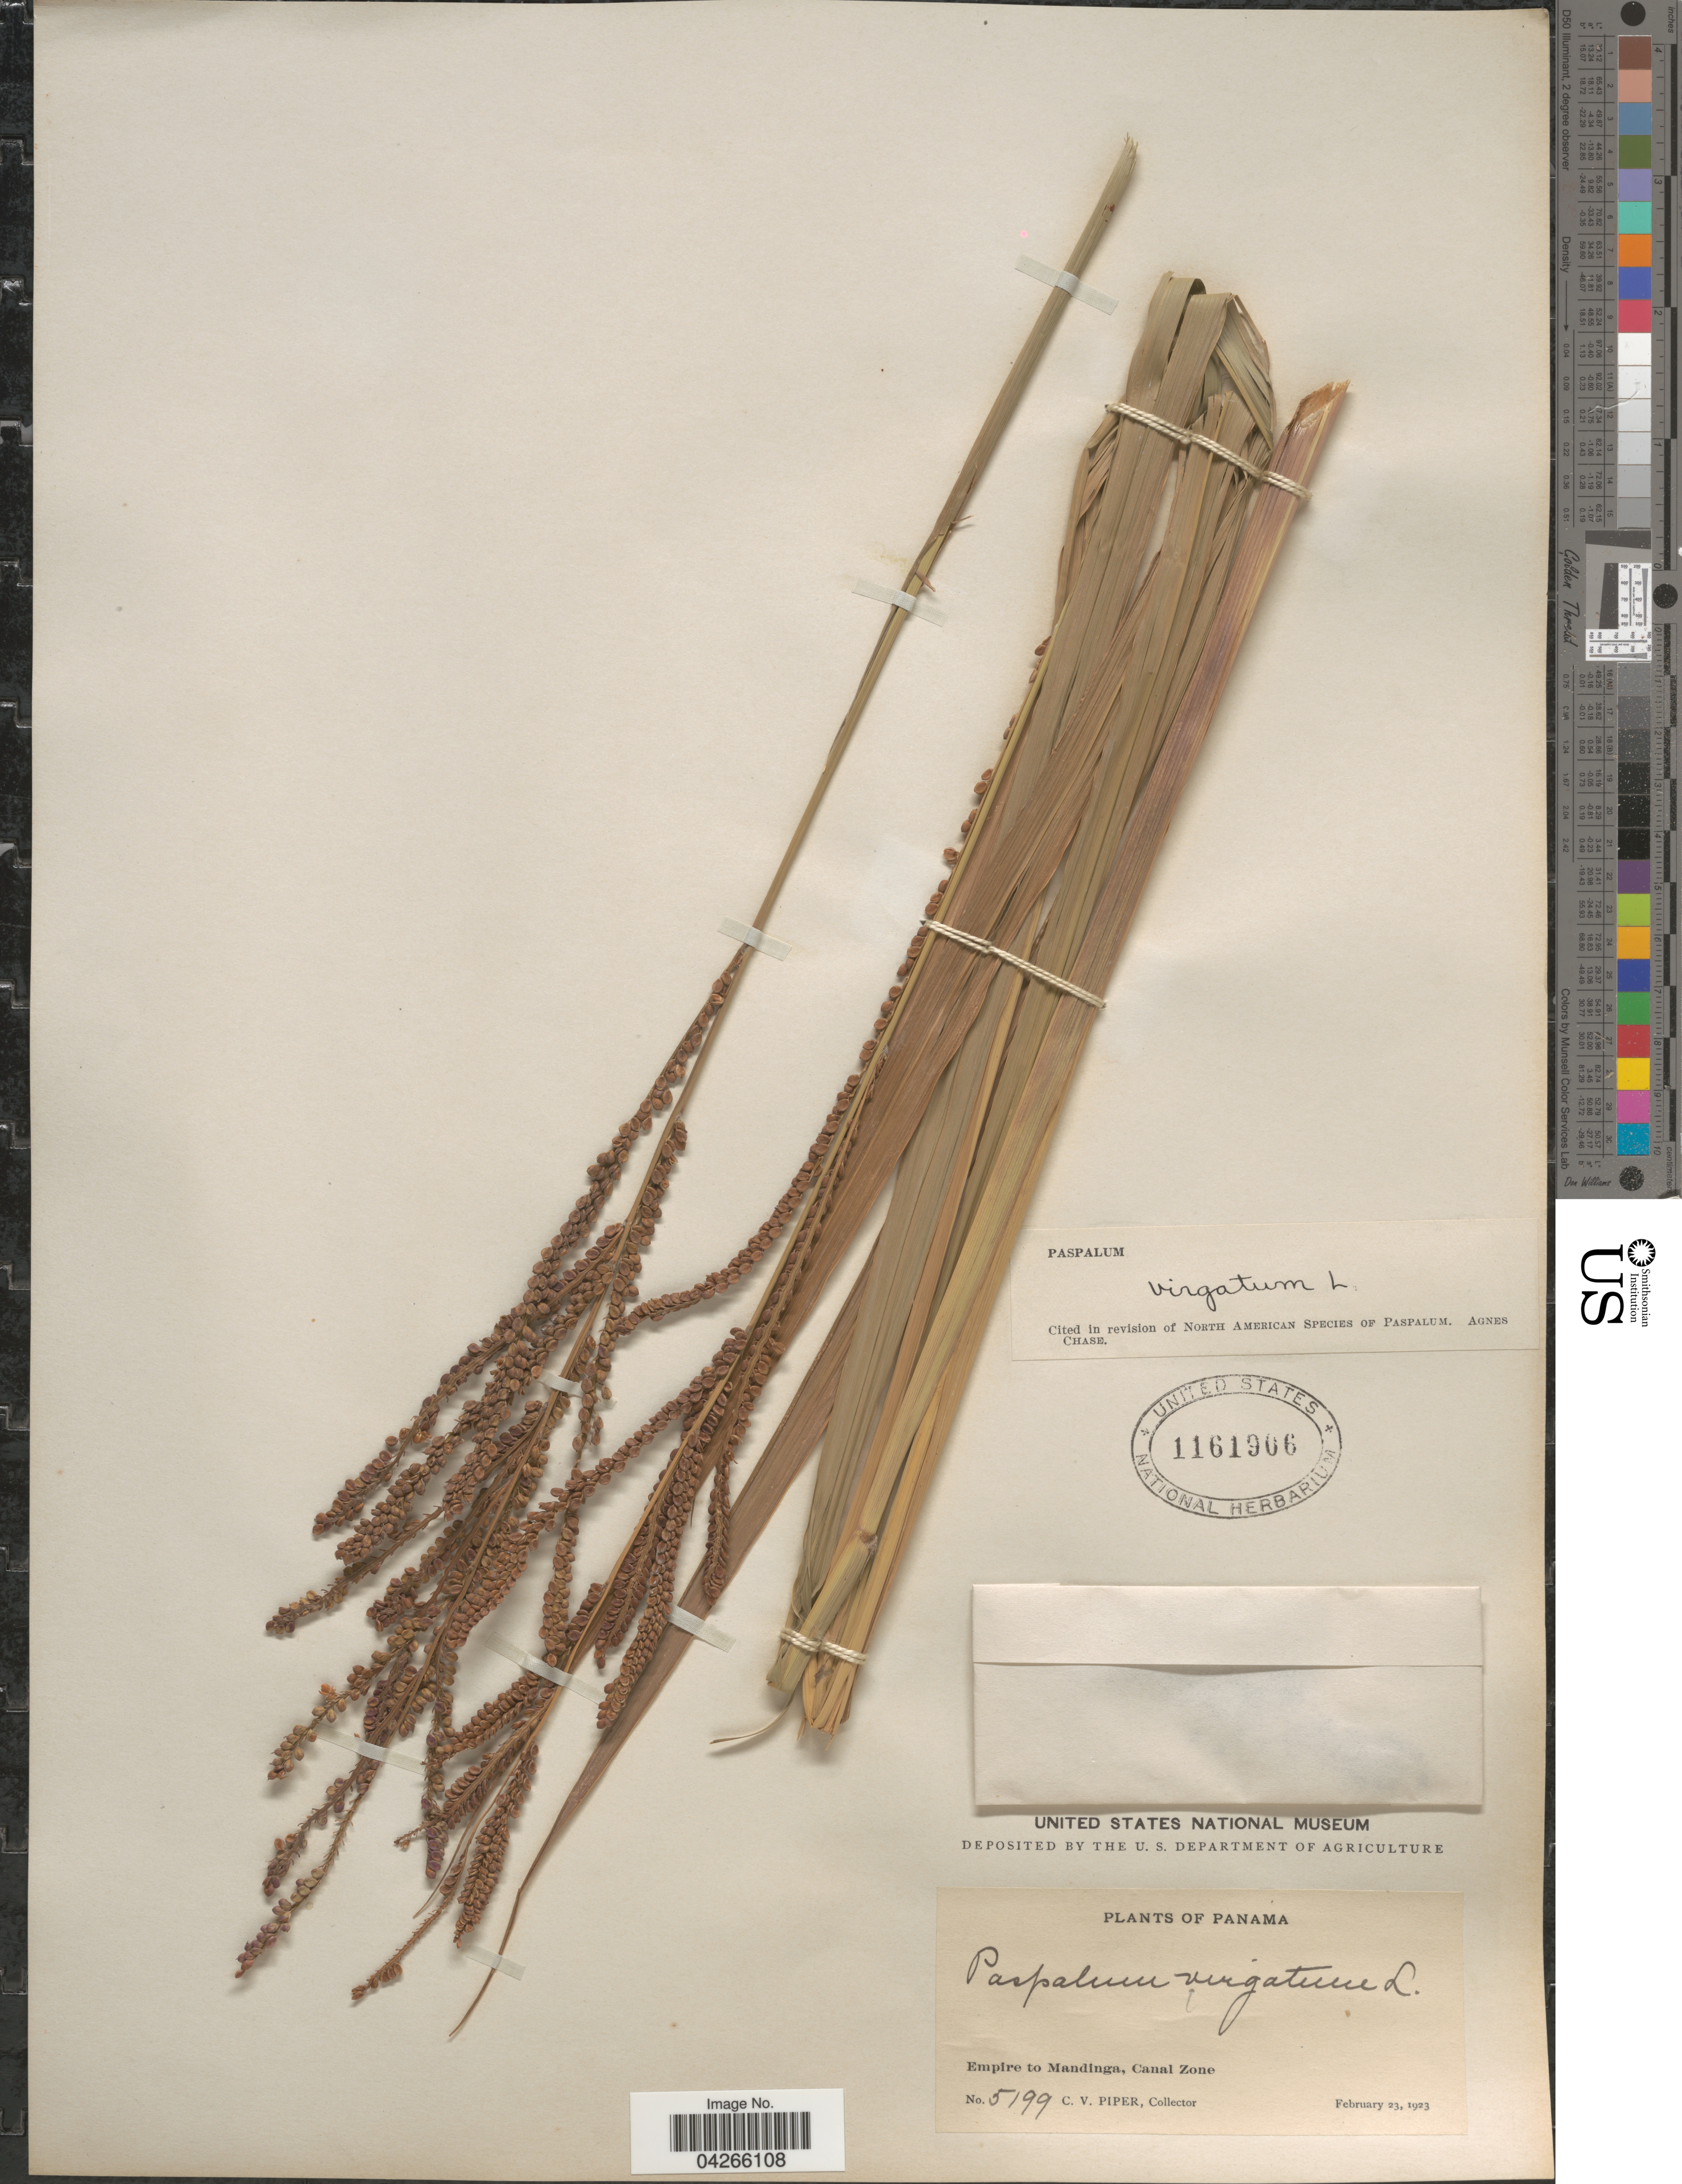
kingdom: Plantae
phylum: Tracheophyta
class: Liliopsida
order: Poales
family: Poaceae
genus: Paspalum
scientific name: Paspalum virgatum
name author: L.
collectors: C. V. Piper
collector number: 5199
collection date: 1923-02-23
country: Panama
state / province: Colón / Panamá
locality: Empire to Mandinga, Canal Zone.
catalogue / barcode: US 1161906